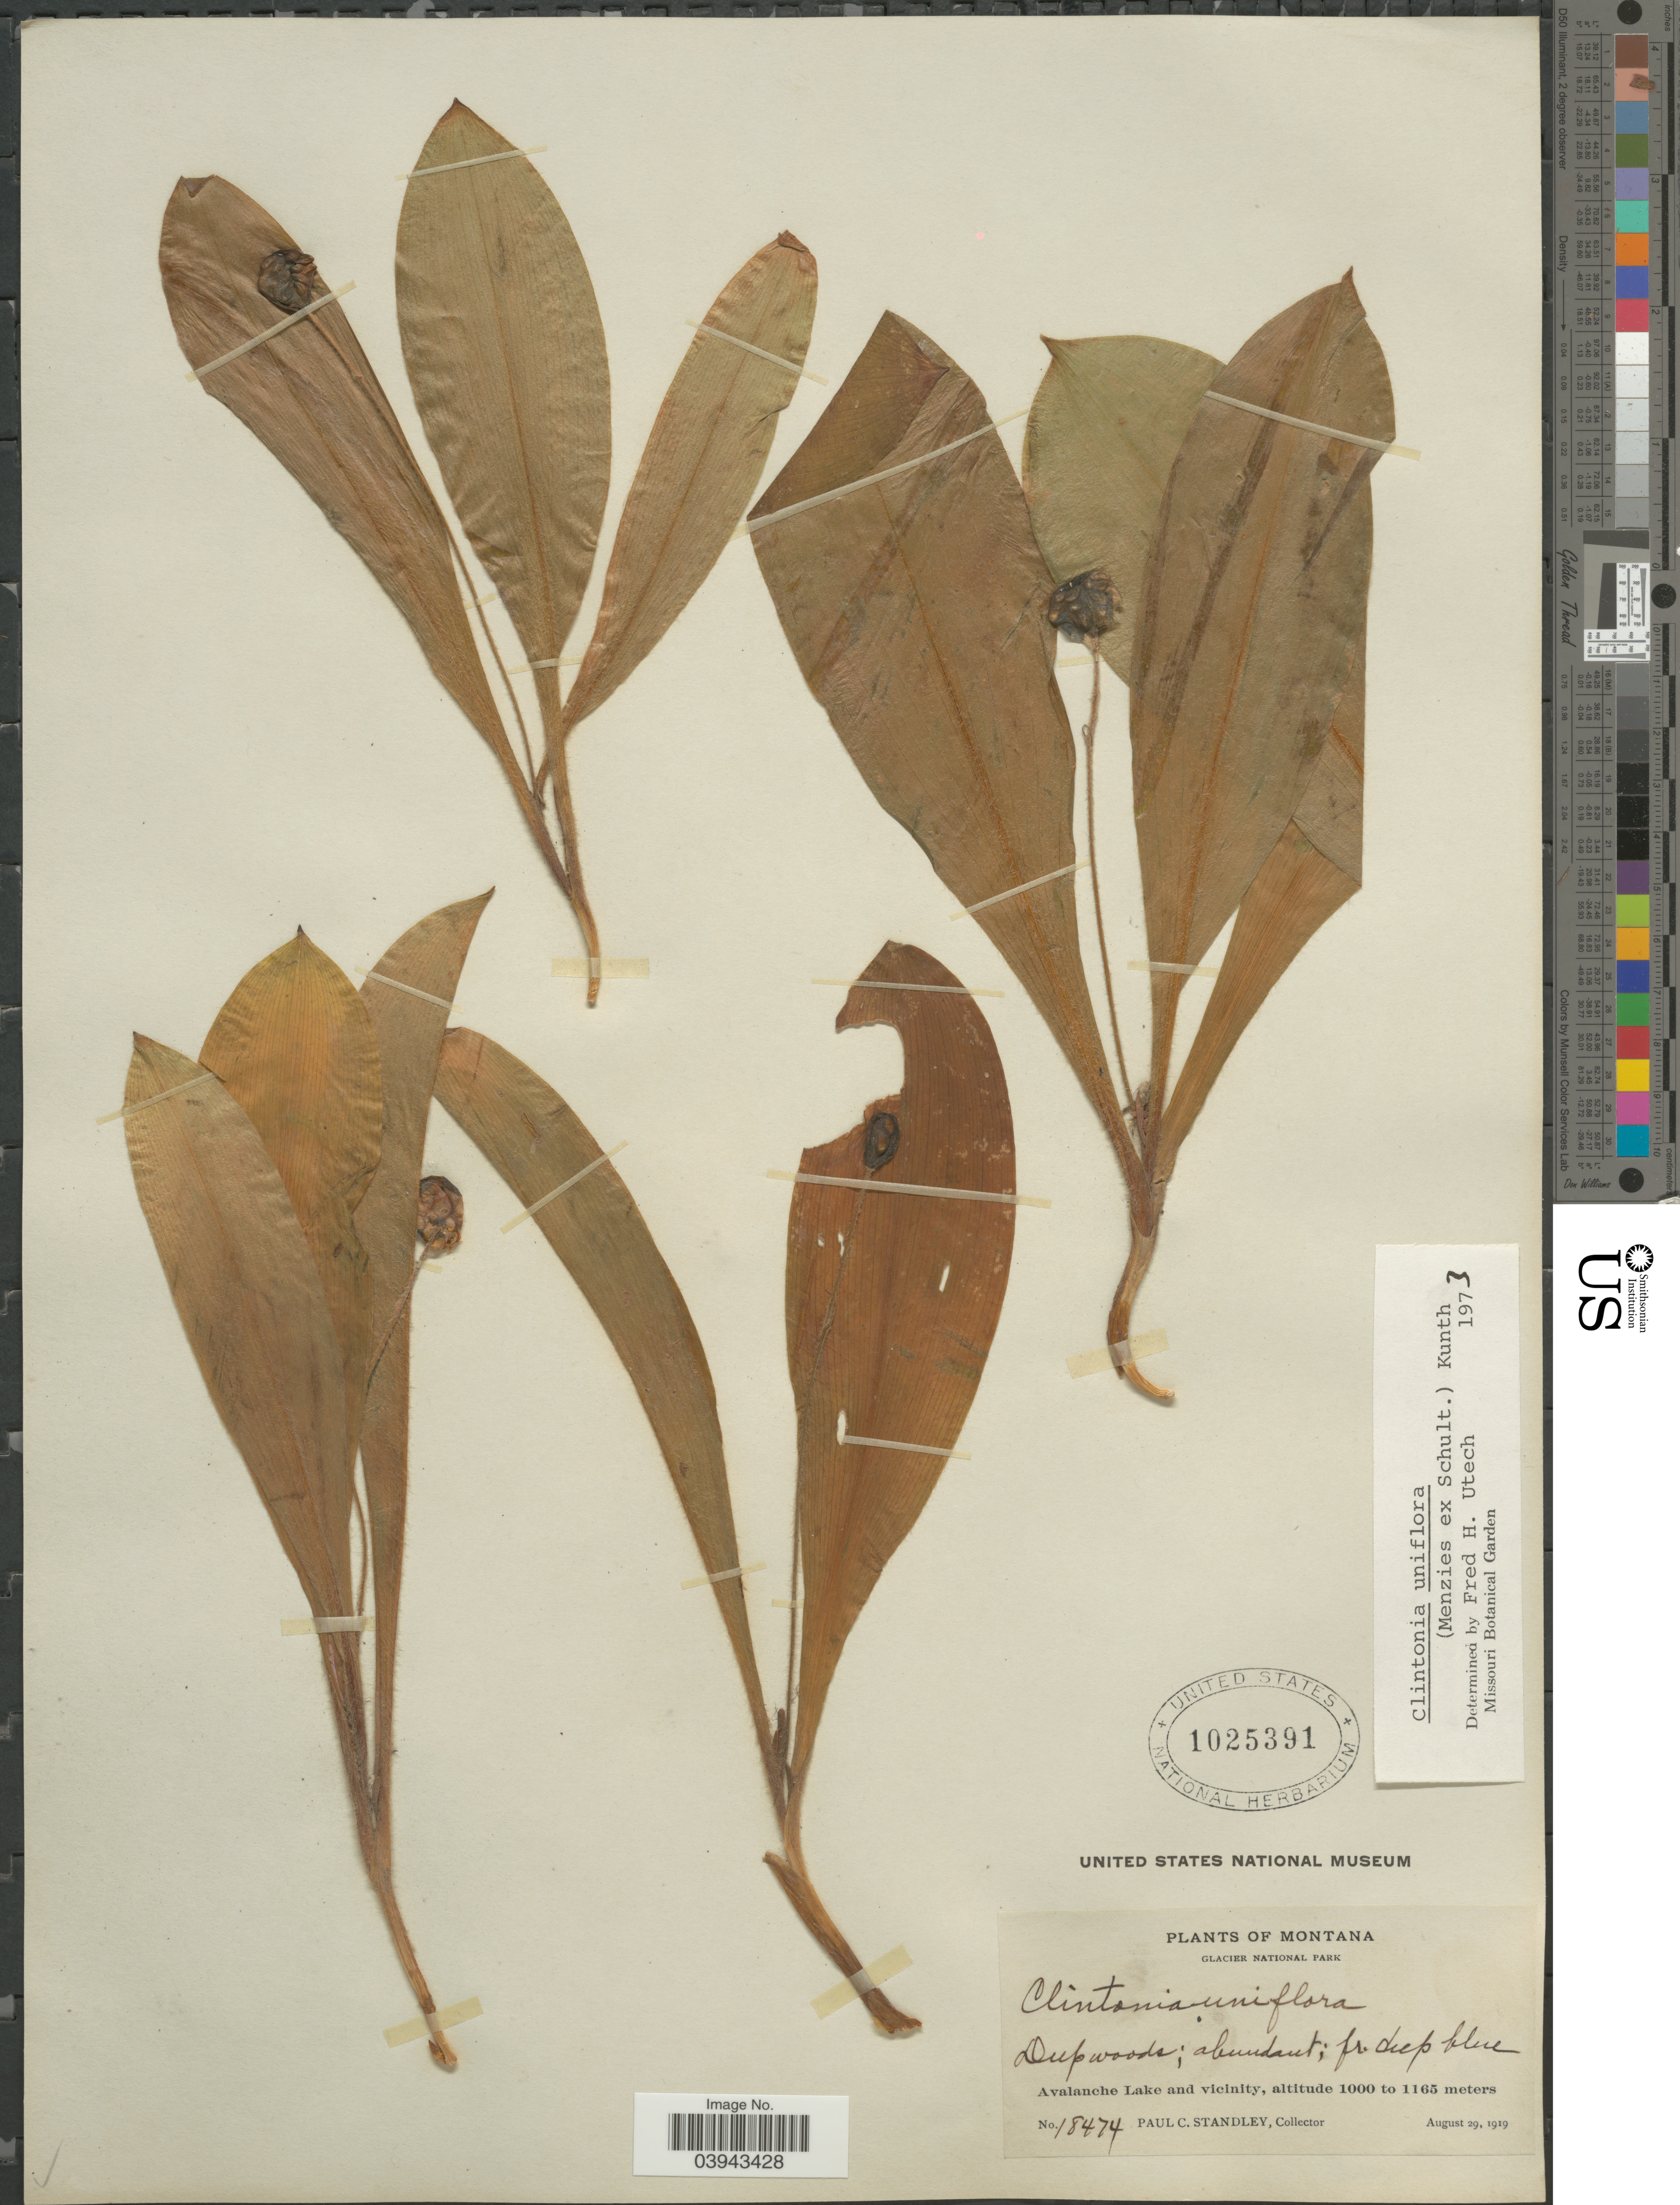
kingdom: Plantae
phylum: Tracheophyta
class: Liliopsida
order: Liliales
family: Liliaceae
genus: Clintonia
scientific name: Clintonia uniflora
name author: Kunth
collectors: P. C. Standley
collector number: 18474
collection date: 1919-08-29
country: United States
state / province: Montana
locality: Glacier National Park. Avalanche Lake and vicinity.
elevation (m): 1000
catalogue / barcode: US 1025391